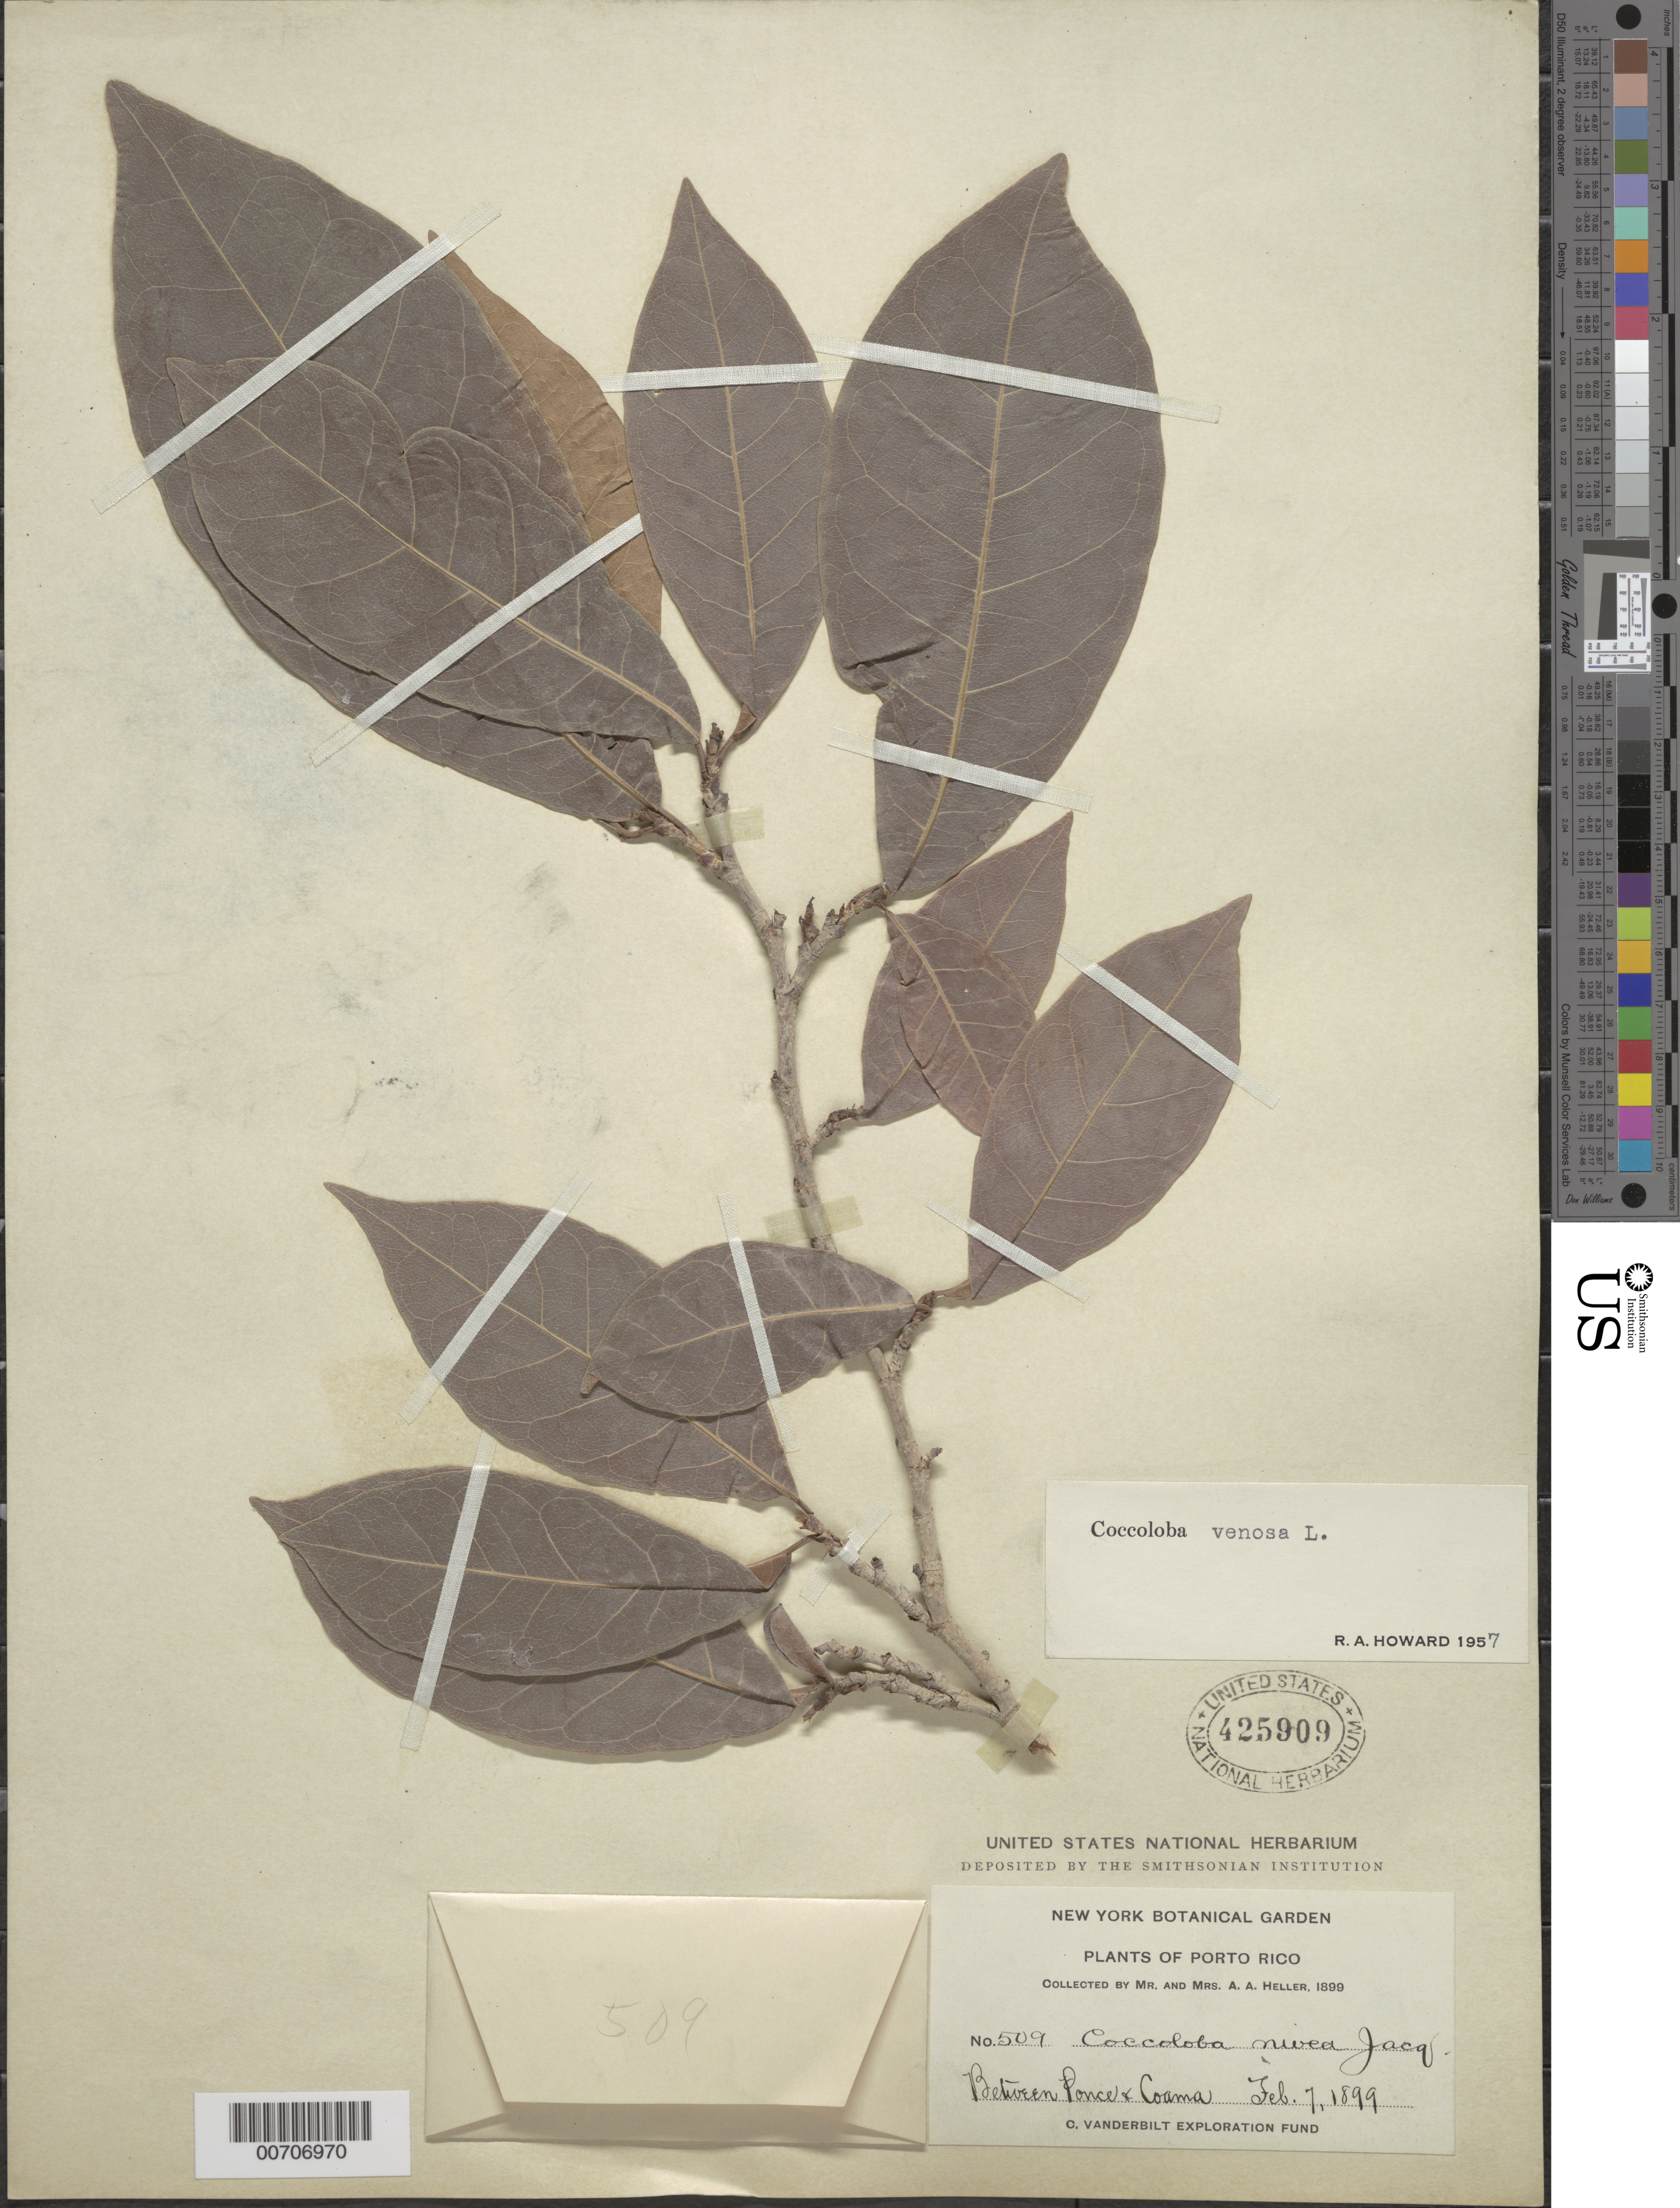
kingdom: Plantae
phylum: Tracheophyta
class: Magnoliopsida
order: Caryophyllales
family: Polygonaceae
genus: Coccoloba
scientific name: Coccoloba venosa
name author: L.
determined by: Howard, R. A.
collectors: A. A. Heller & -- Heller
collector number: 509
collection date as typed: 07 Feb 1899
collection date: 1899-02-07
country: Puerto Rico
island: Greater Antilles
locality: Btw. Ponce & Coamo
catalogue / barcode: US 425909